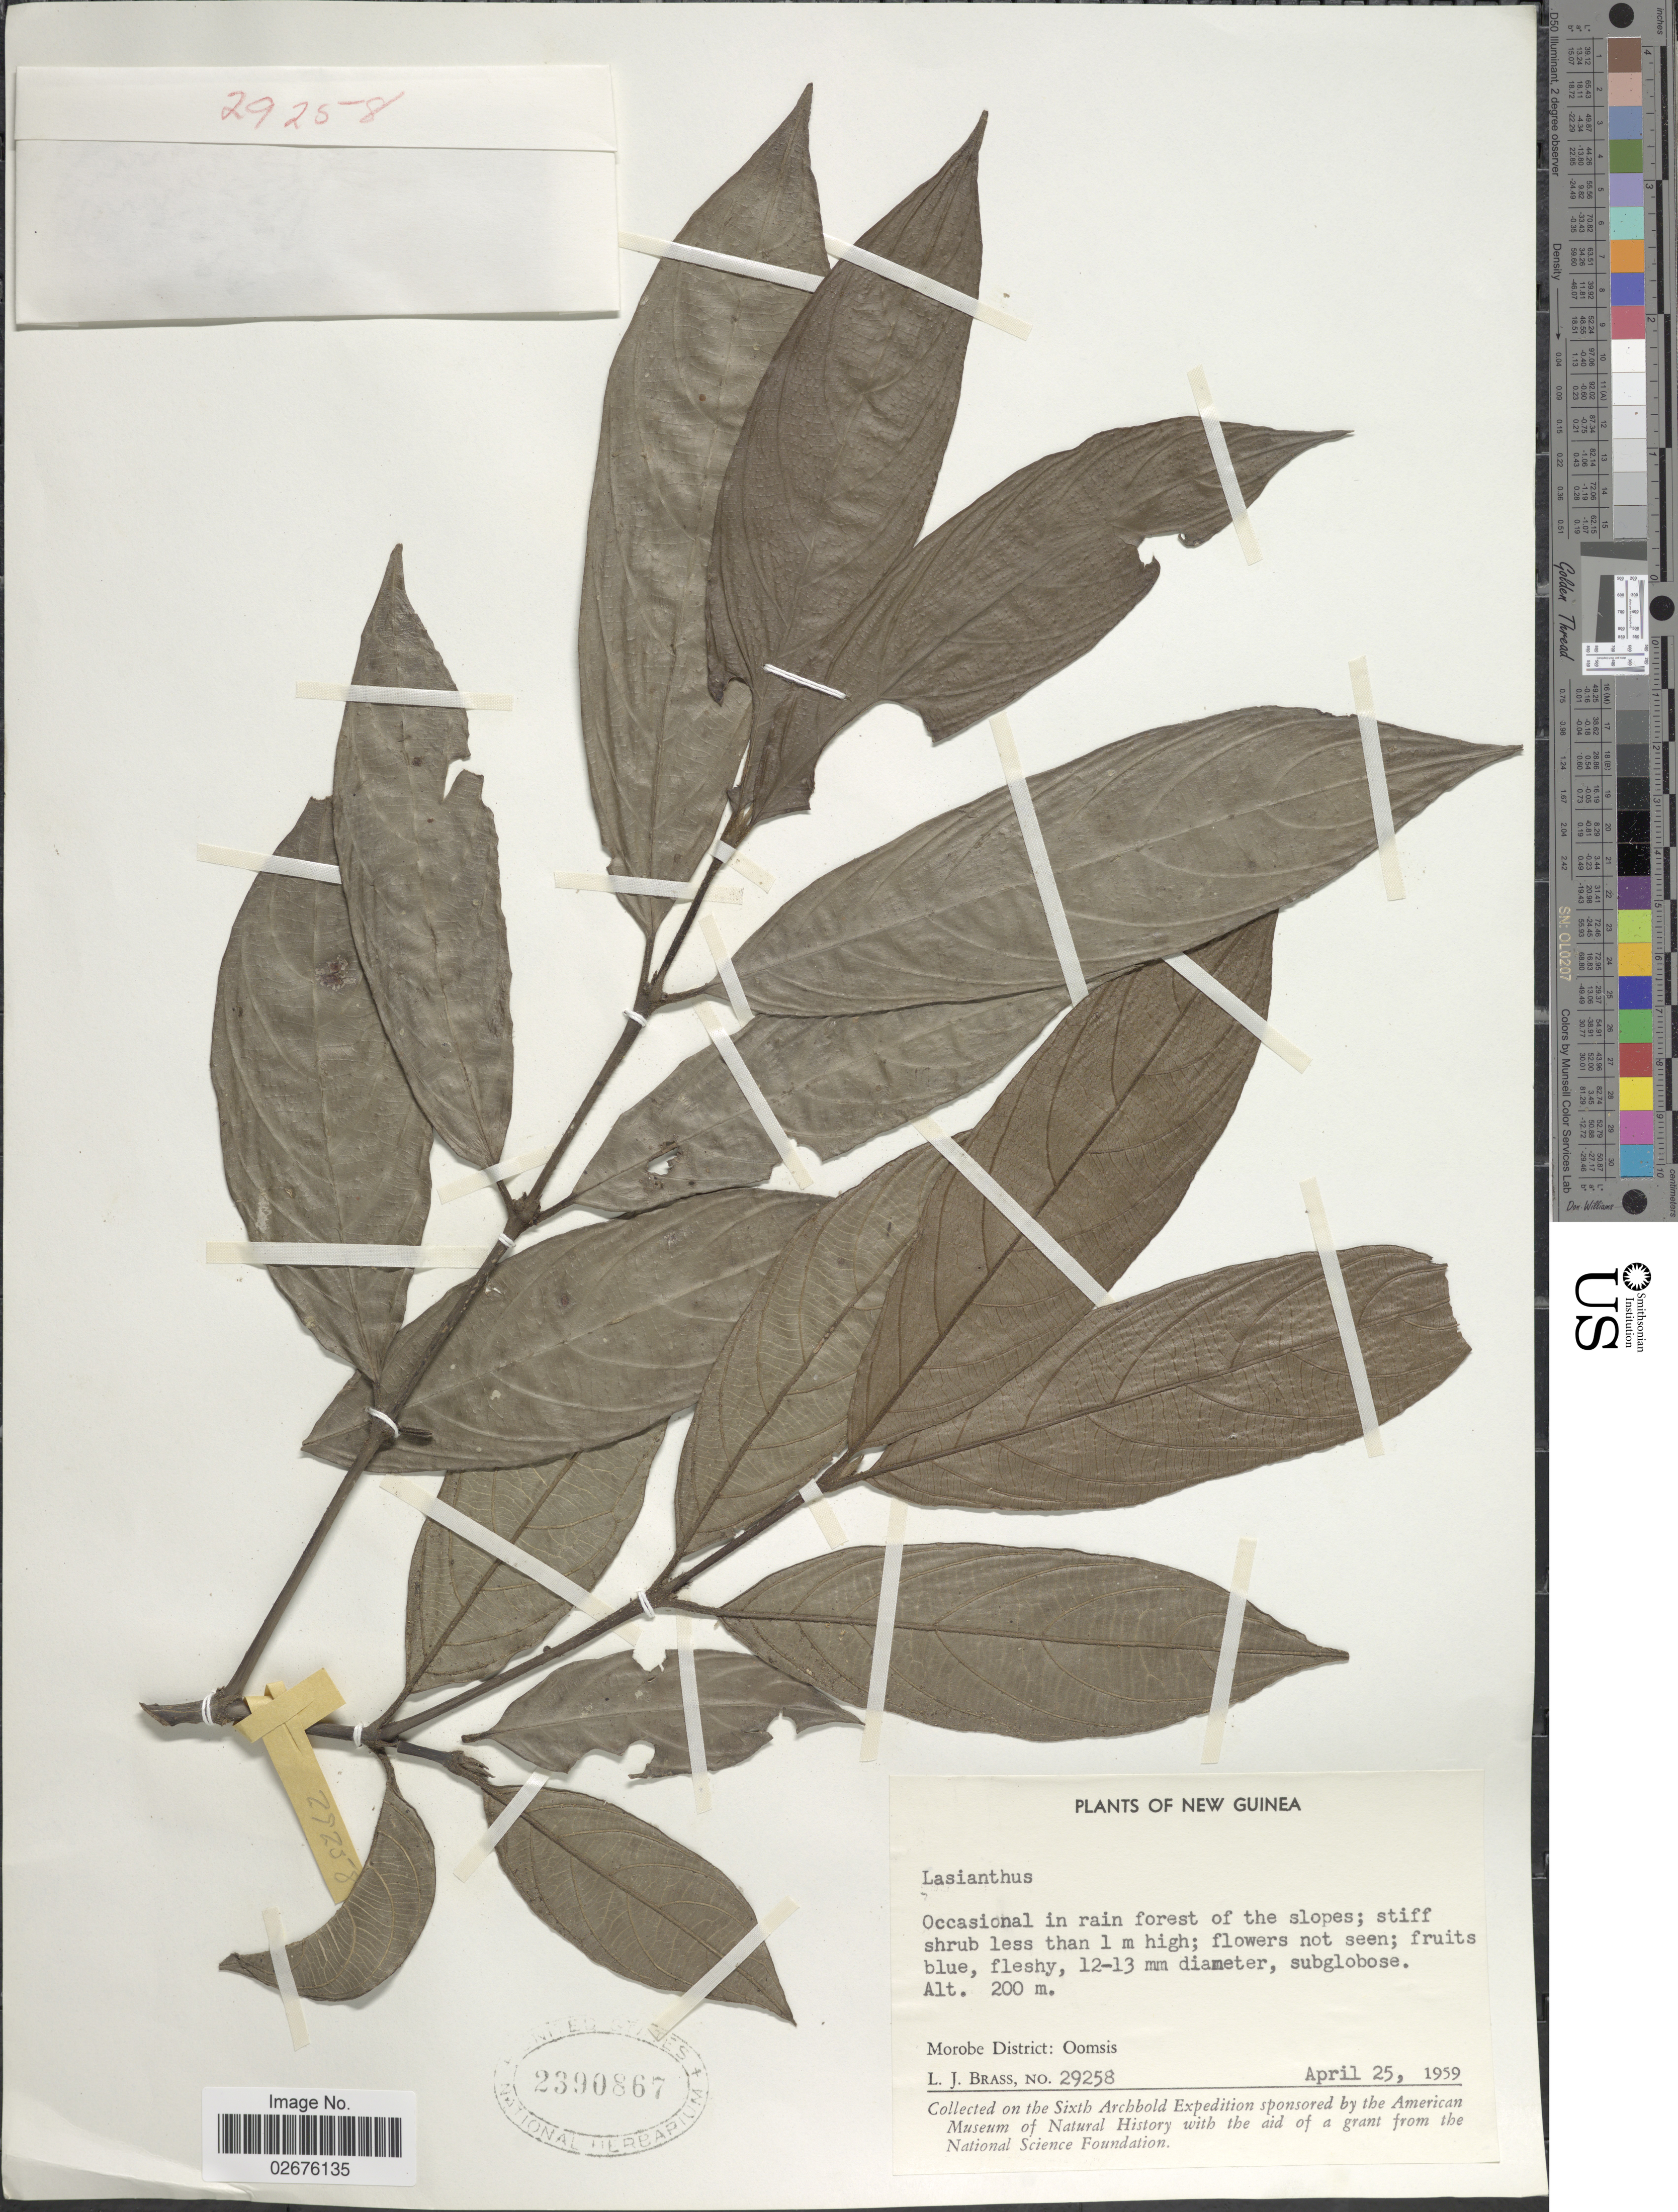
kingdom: Plantae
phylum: Tracheophyta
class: Magnoliopsida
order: Gentianales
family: Rubiaceae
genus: Lasianthus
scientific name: Lasianthus sp.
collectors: L. J. Brass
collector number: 29258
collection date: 1959-04-25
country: Papua New Guinea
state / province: Morobe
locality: New Guinea. Oomsis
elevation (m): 200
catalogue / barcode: US 2390867